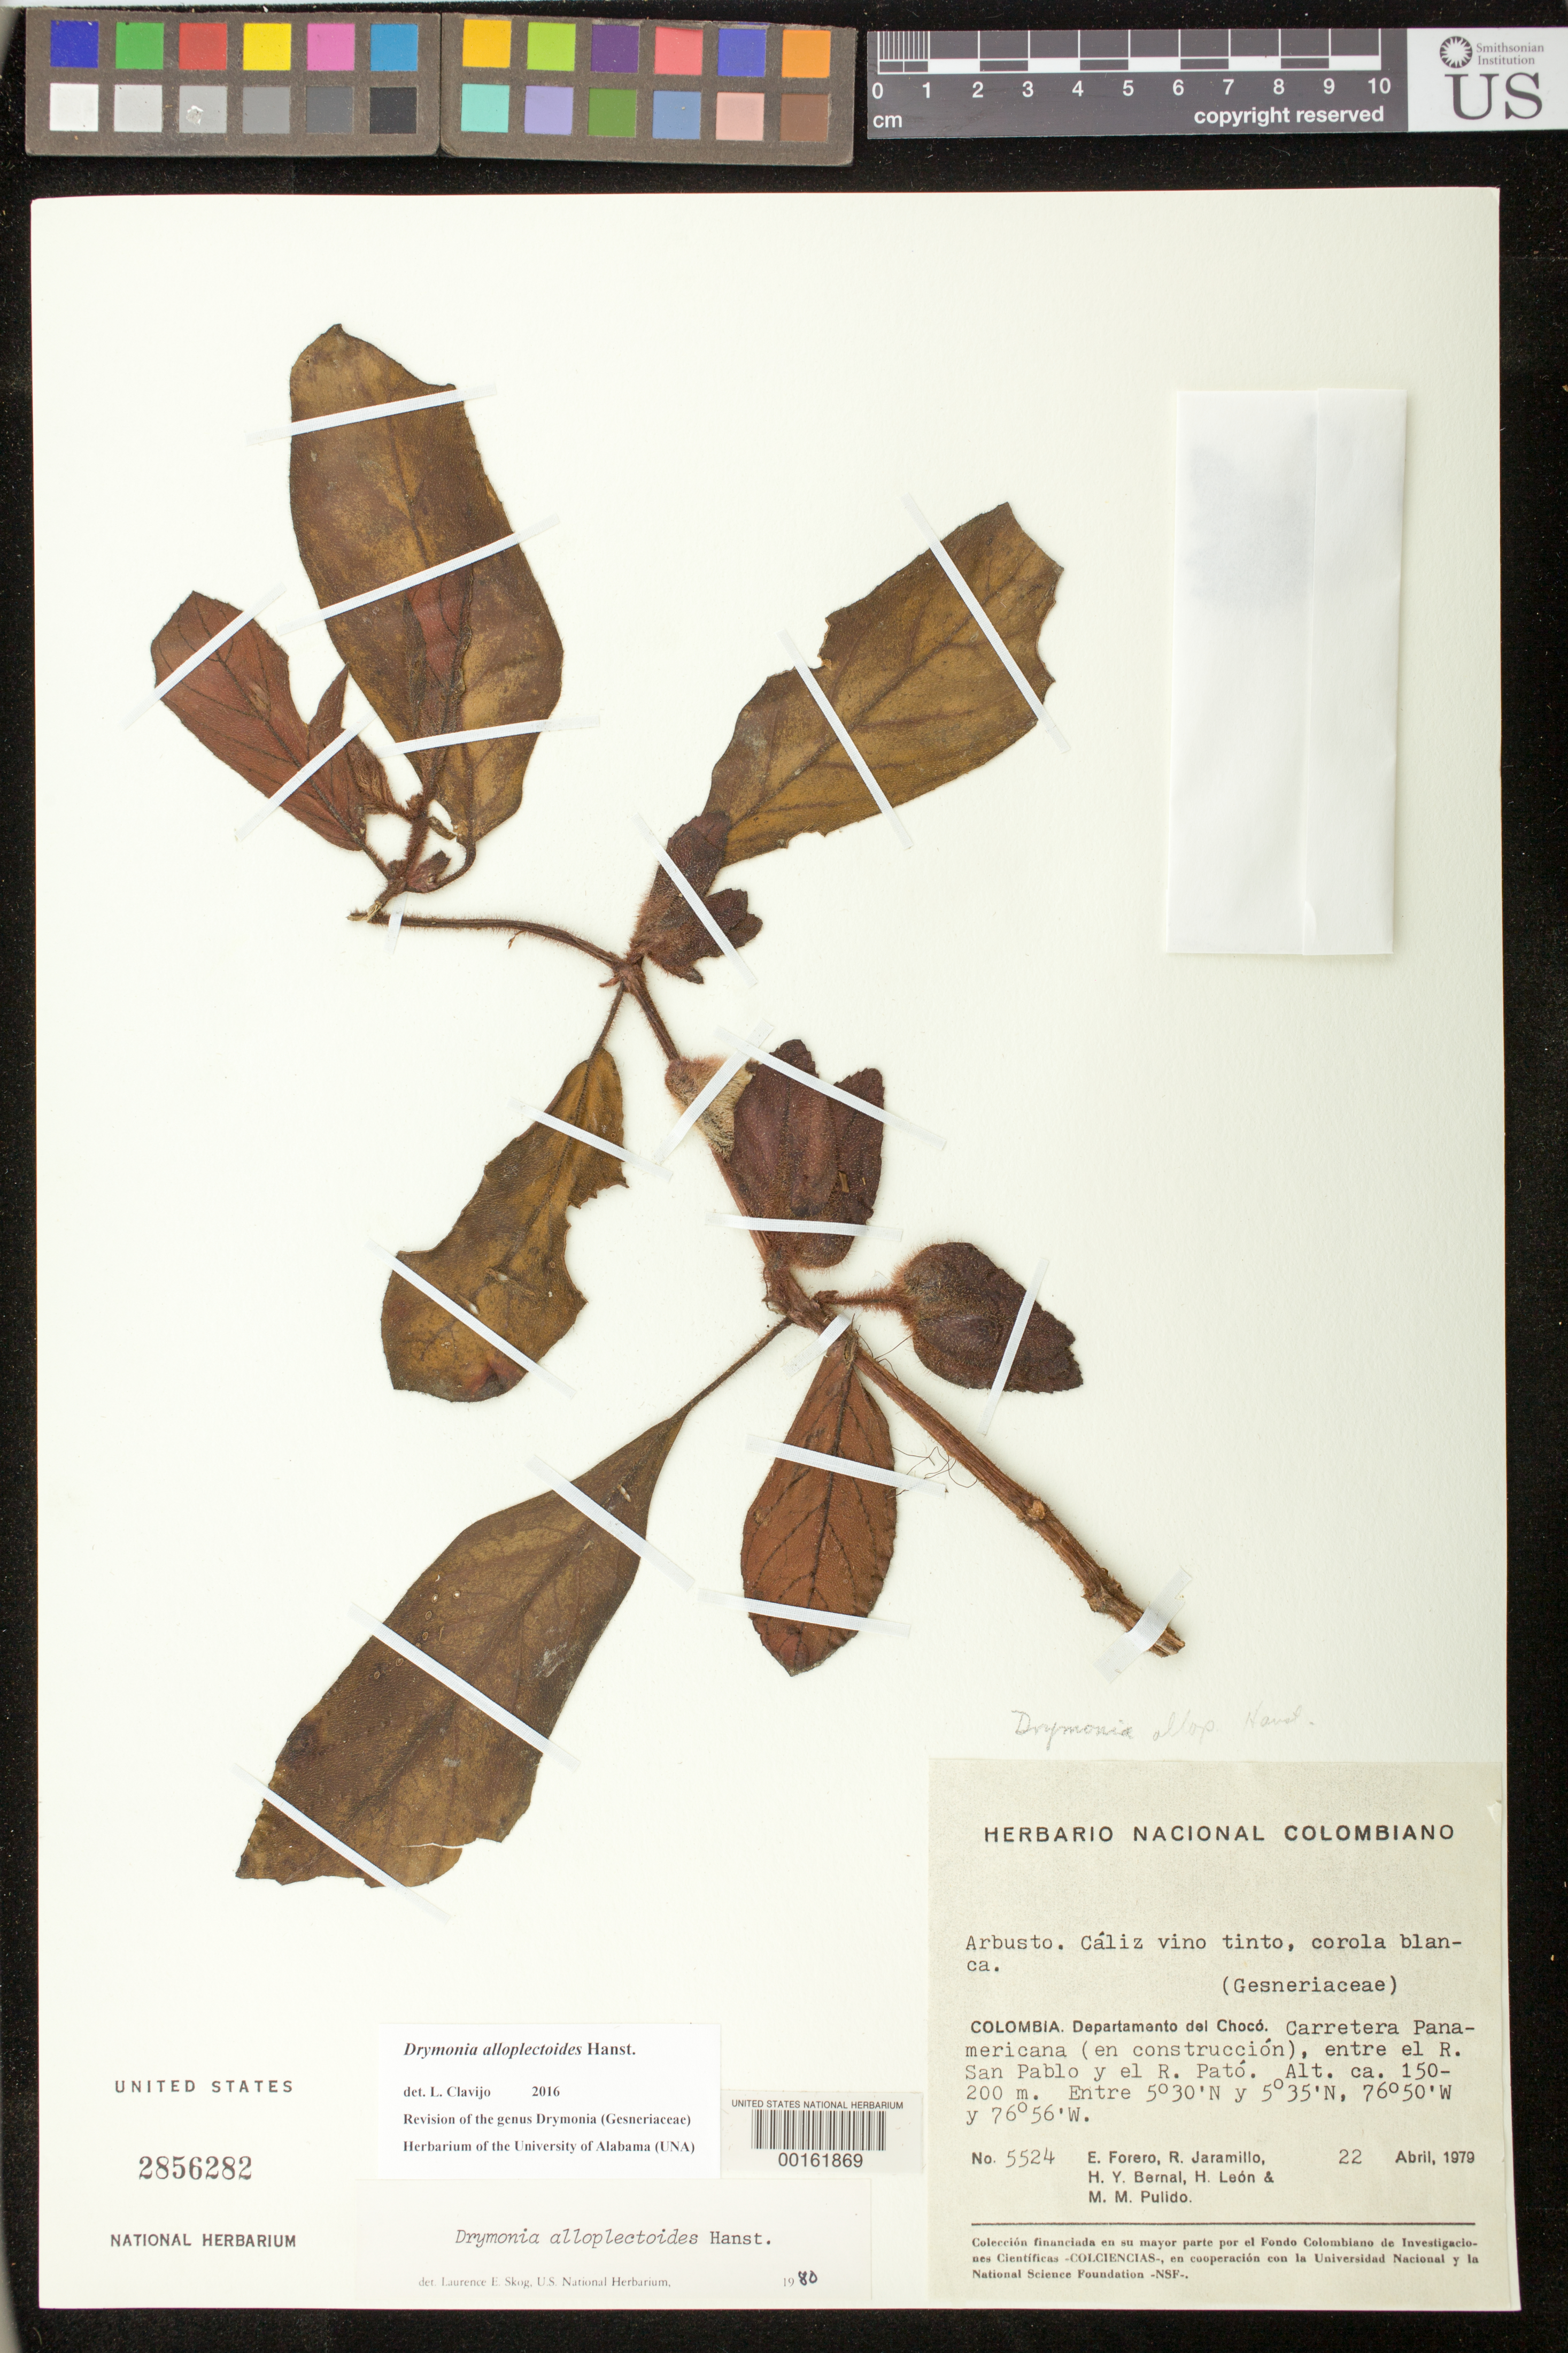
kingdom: Plantae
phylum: Tracheophyta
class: Magnoliopsida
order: Lamiales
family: Gesneriaceae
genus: Drymonia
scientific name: Drymonia alloplectoides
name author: Hanst.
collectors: E. Forero, R. Jaramillo M., H. Y. Bernal, H. Leon & M. Pulido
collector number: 5524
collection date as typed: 22 Apr 1979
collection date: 1979-04-22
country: Colombia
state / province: Chocó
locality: Panamerican Highway (under construction), between R San Pablo and R Pato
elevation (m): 150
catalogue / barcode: US 2856282